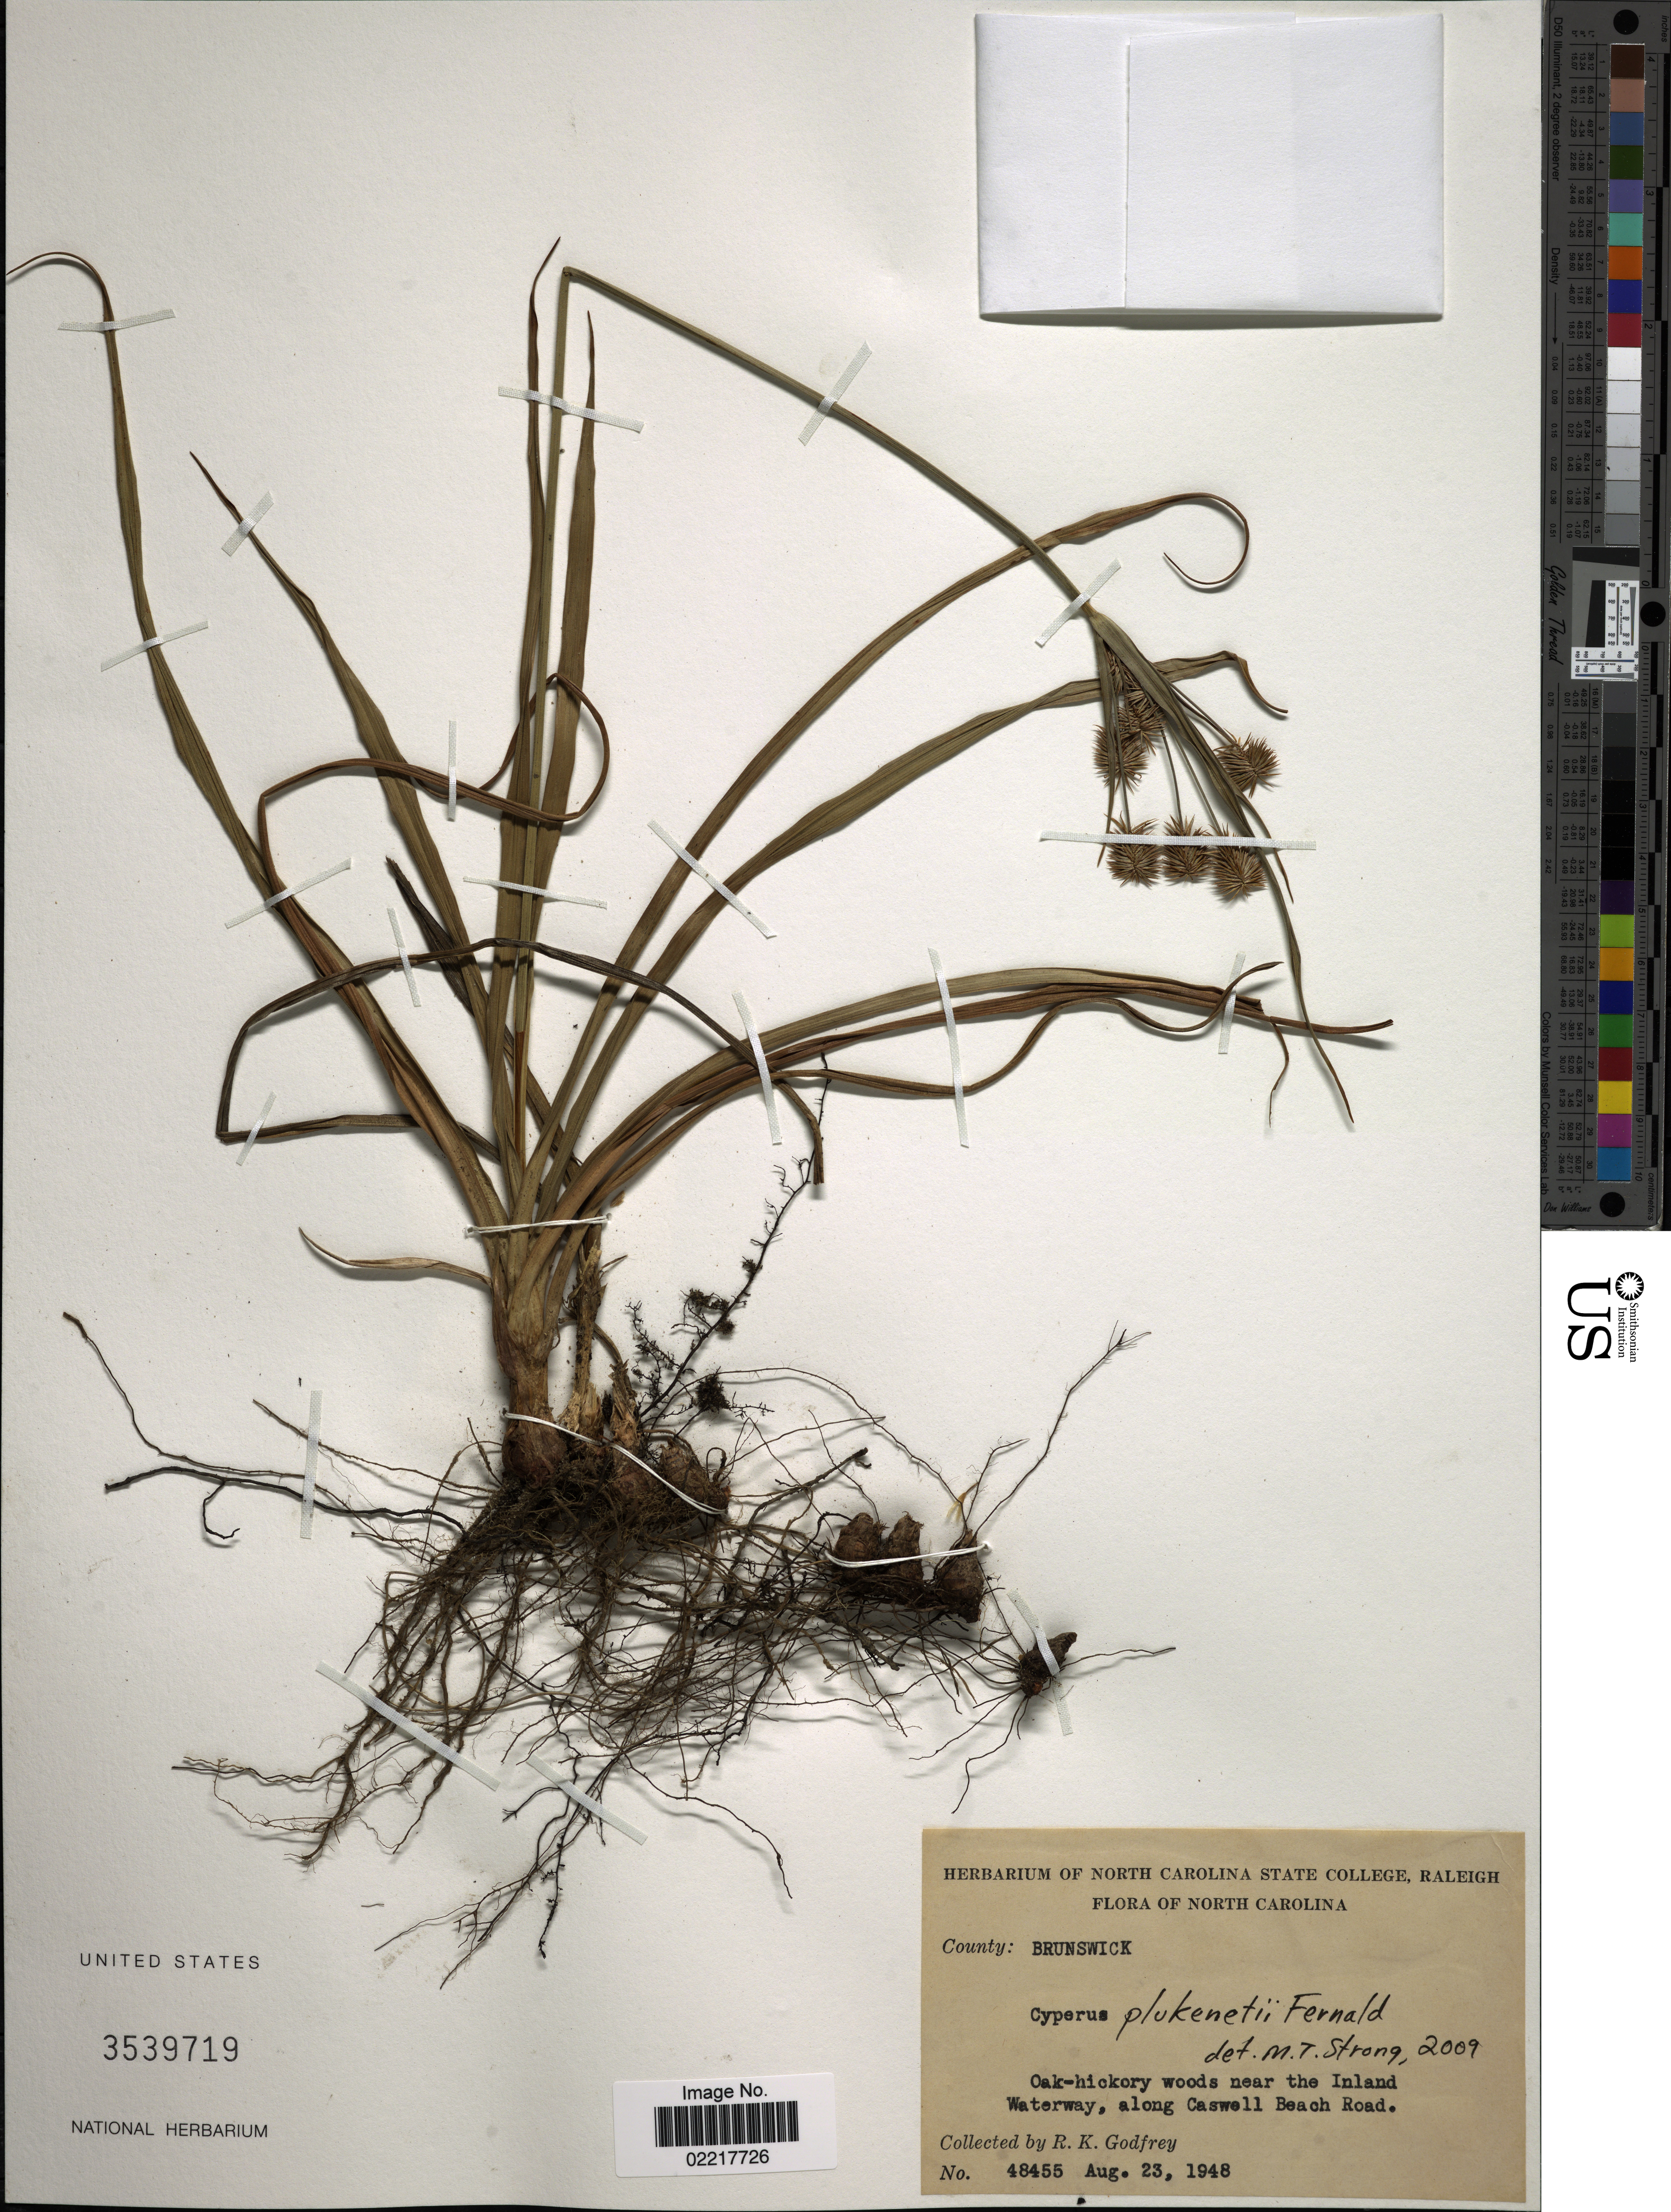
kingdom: Plantae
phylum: Tracheophyta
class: Liliopsida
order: Poales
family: Cyperaceae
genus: Cyperus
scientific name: Cyperus plukenetii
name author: Fernald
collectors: R. K. Godfrey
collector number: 48455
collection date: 1948-08-23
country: United States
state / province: North Carolina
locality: County: Brunswick, near the Inland Waterway, along Caswell Beach Road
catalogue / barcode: US 3539719